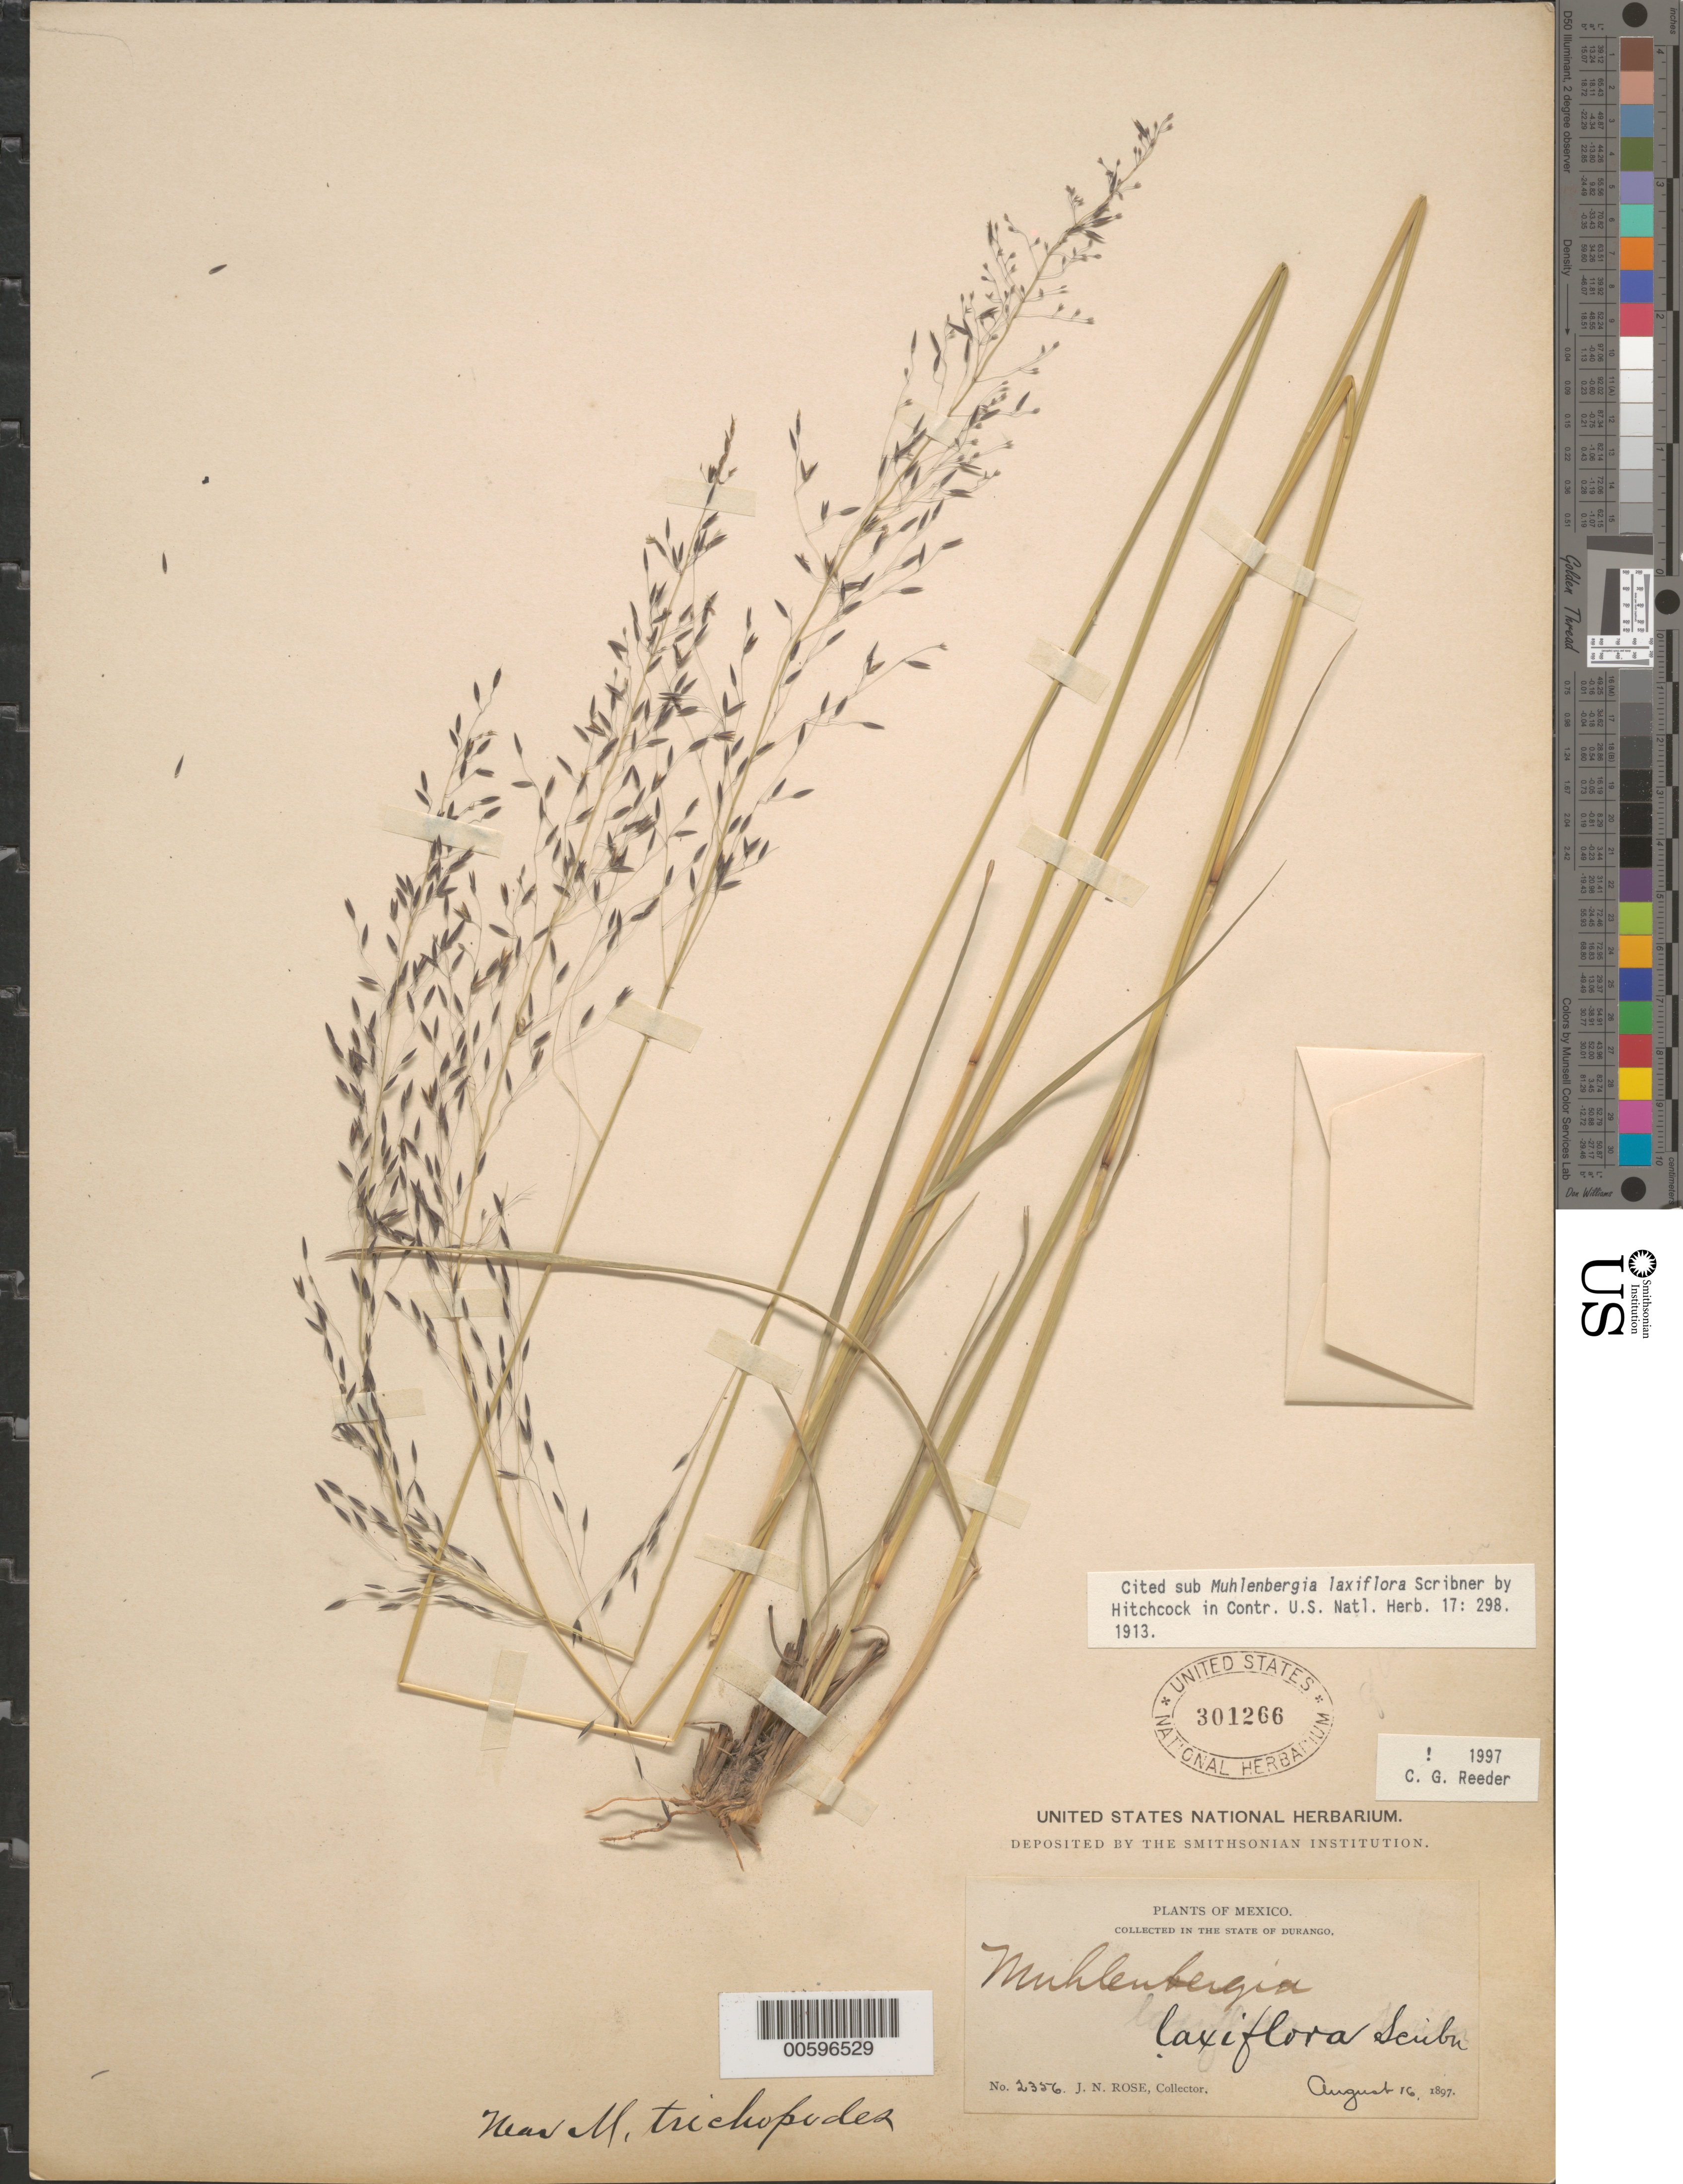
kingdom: Plantae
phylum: Tracheophyta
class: Liliopsida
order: Poales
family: Poaceae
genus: Muhlenbergia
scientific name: Muhlenbergia laxiflora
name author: Scribn.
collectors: J. N. Rose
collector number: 2356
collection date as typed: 16 Aug 1897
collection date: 1897-08-16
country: Mexico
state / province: Durango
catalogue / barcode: US 301266